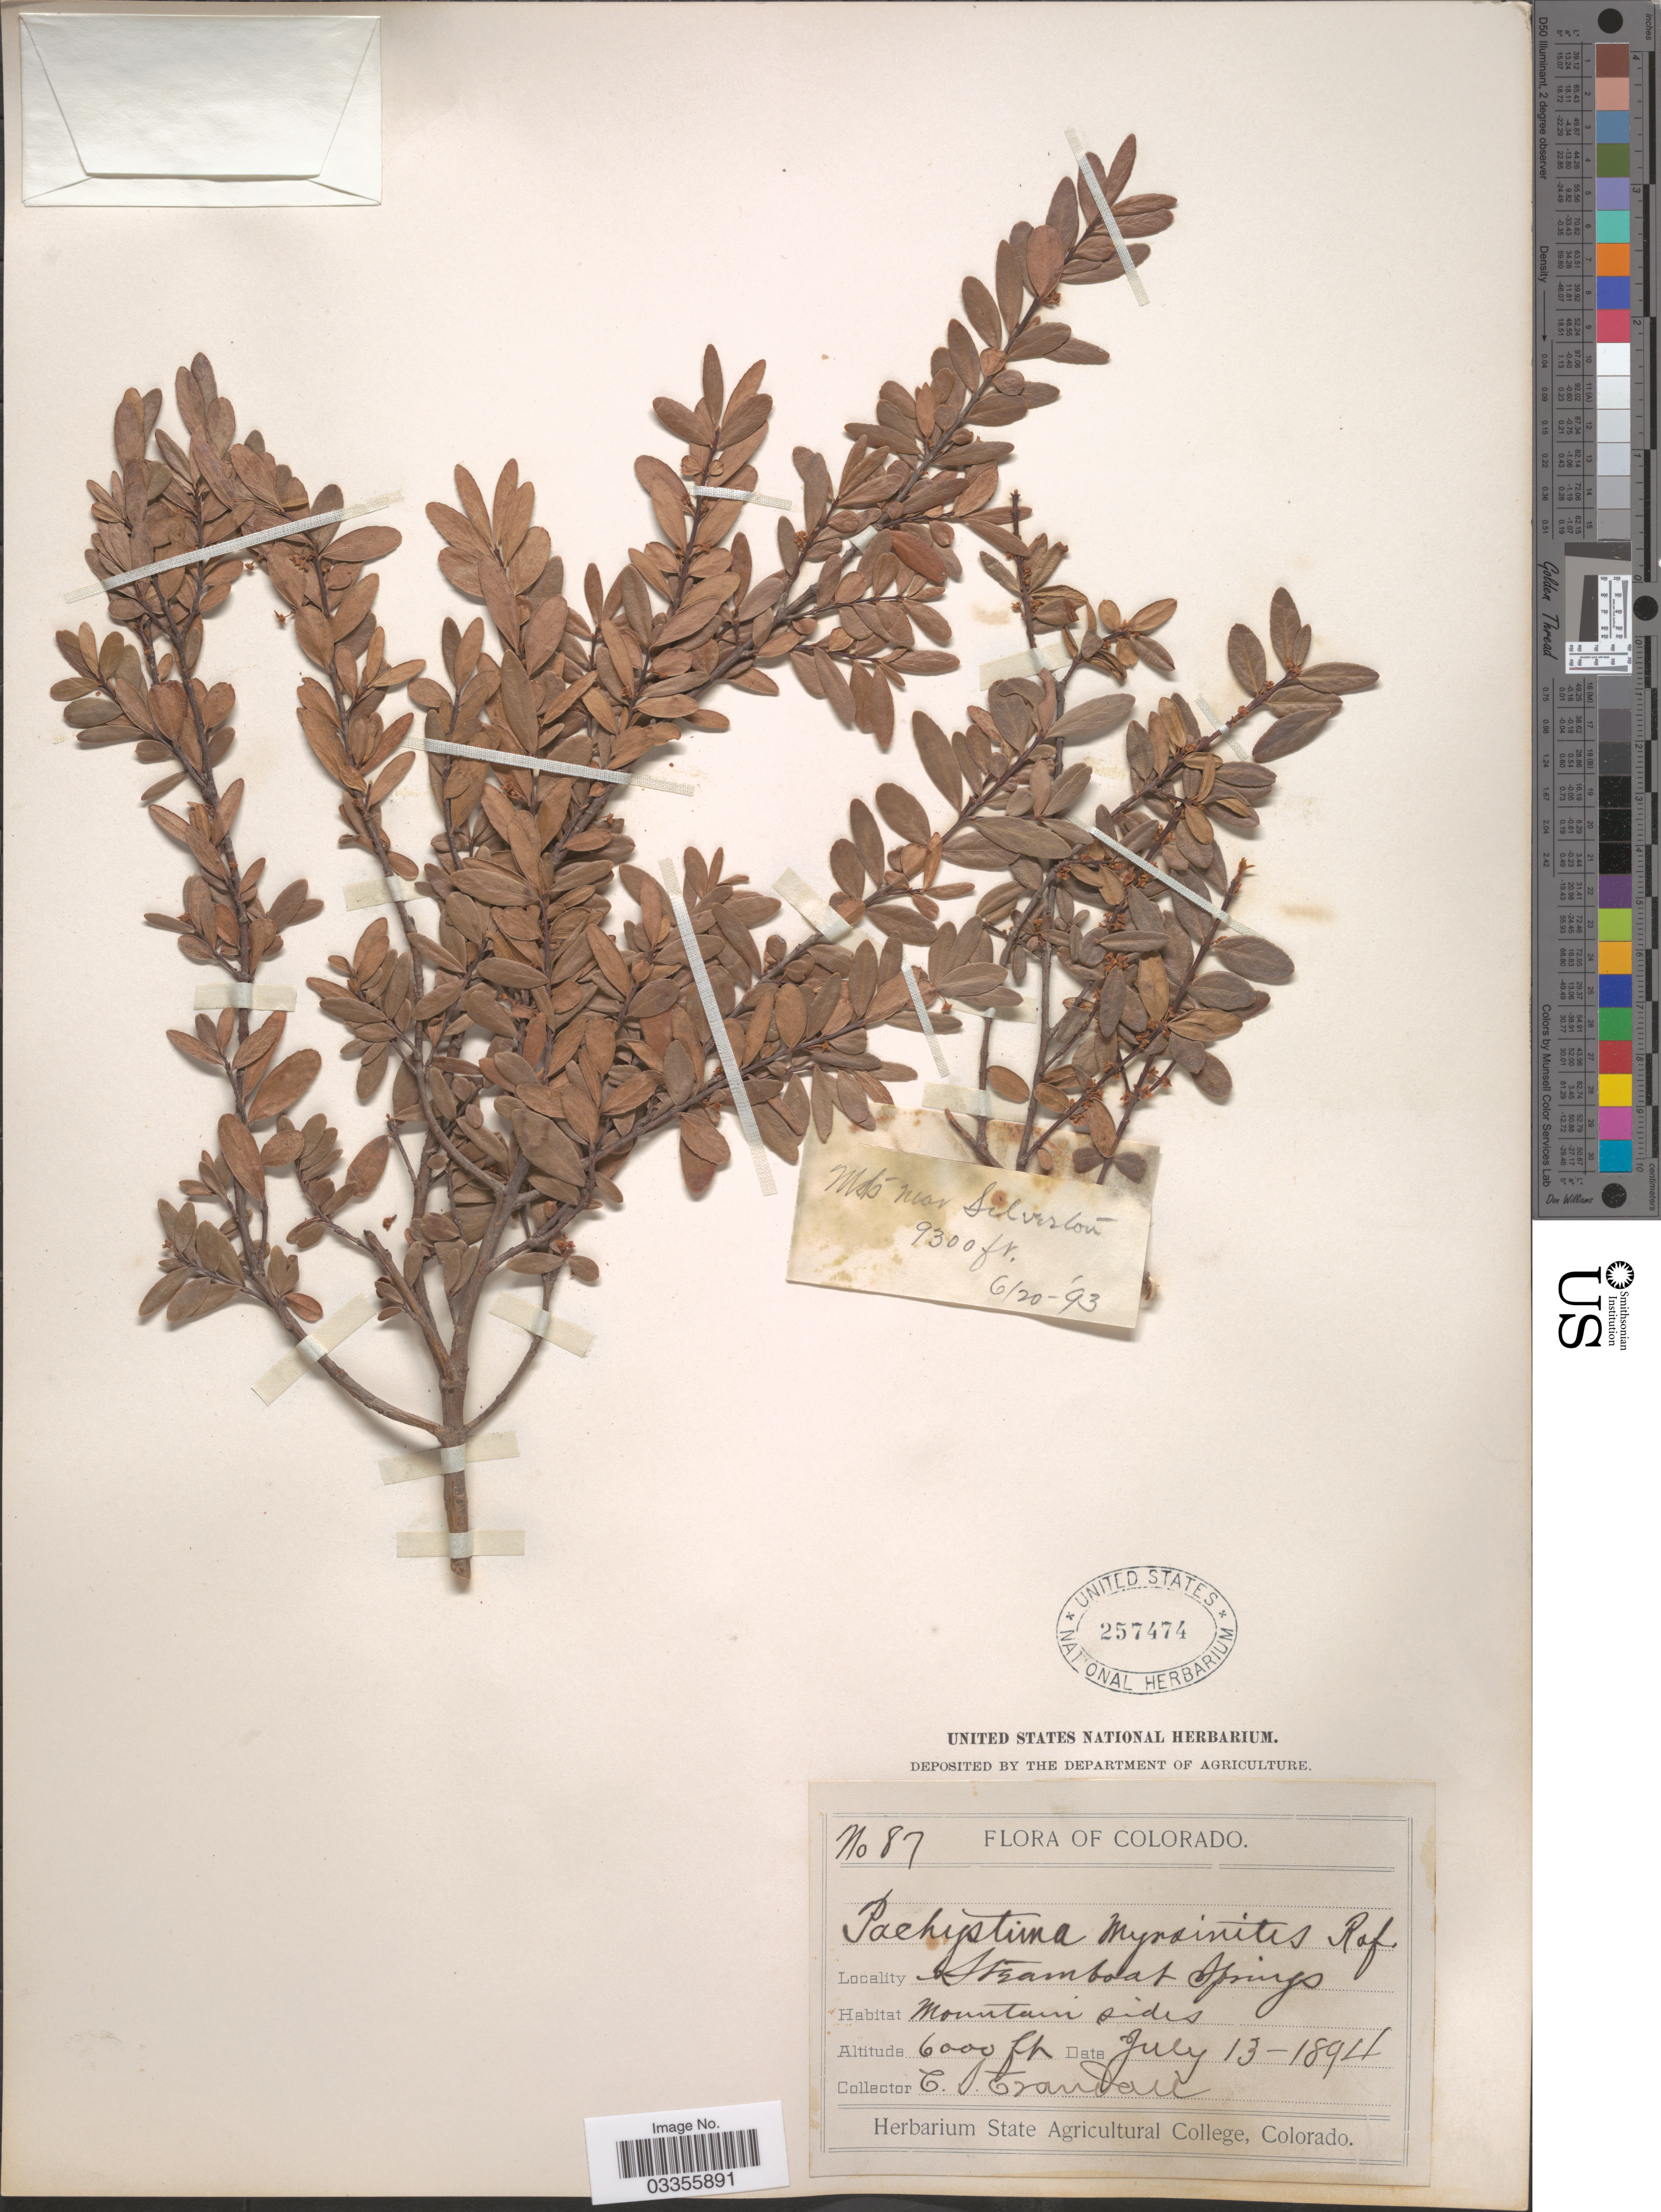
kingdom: Plantae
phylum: Tracheophyta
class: Magnoliopsida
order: Celastrales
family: Celastraceae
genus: Paxistima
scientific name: Paxistima myrsinites subsp. myrsinites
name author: (Pursh) Raf.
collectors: C. Crandall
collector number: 87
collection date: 1894-07-13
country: United States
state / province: Colorado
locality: Steamboat Springs.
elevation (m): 1829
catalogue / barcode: US 257474